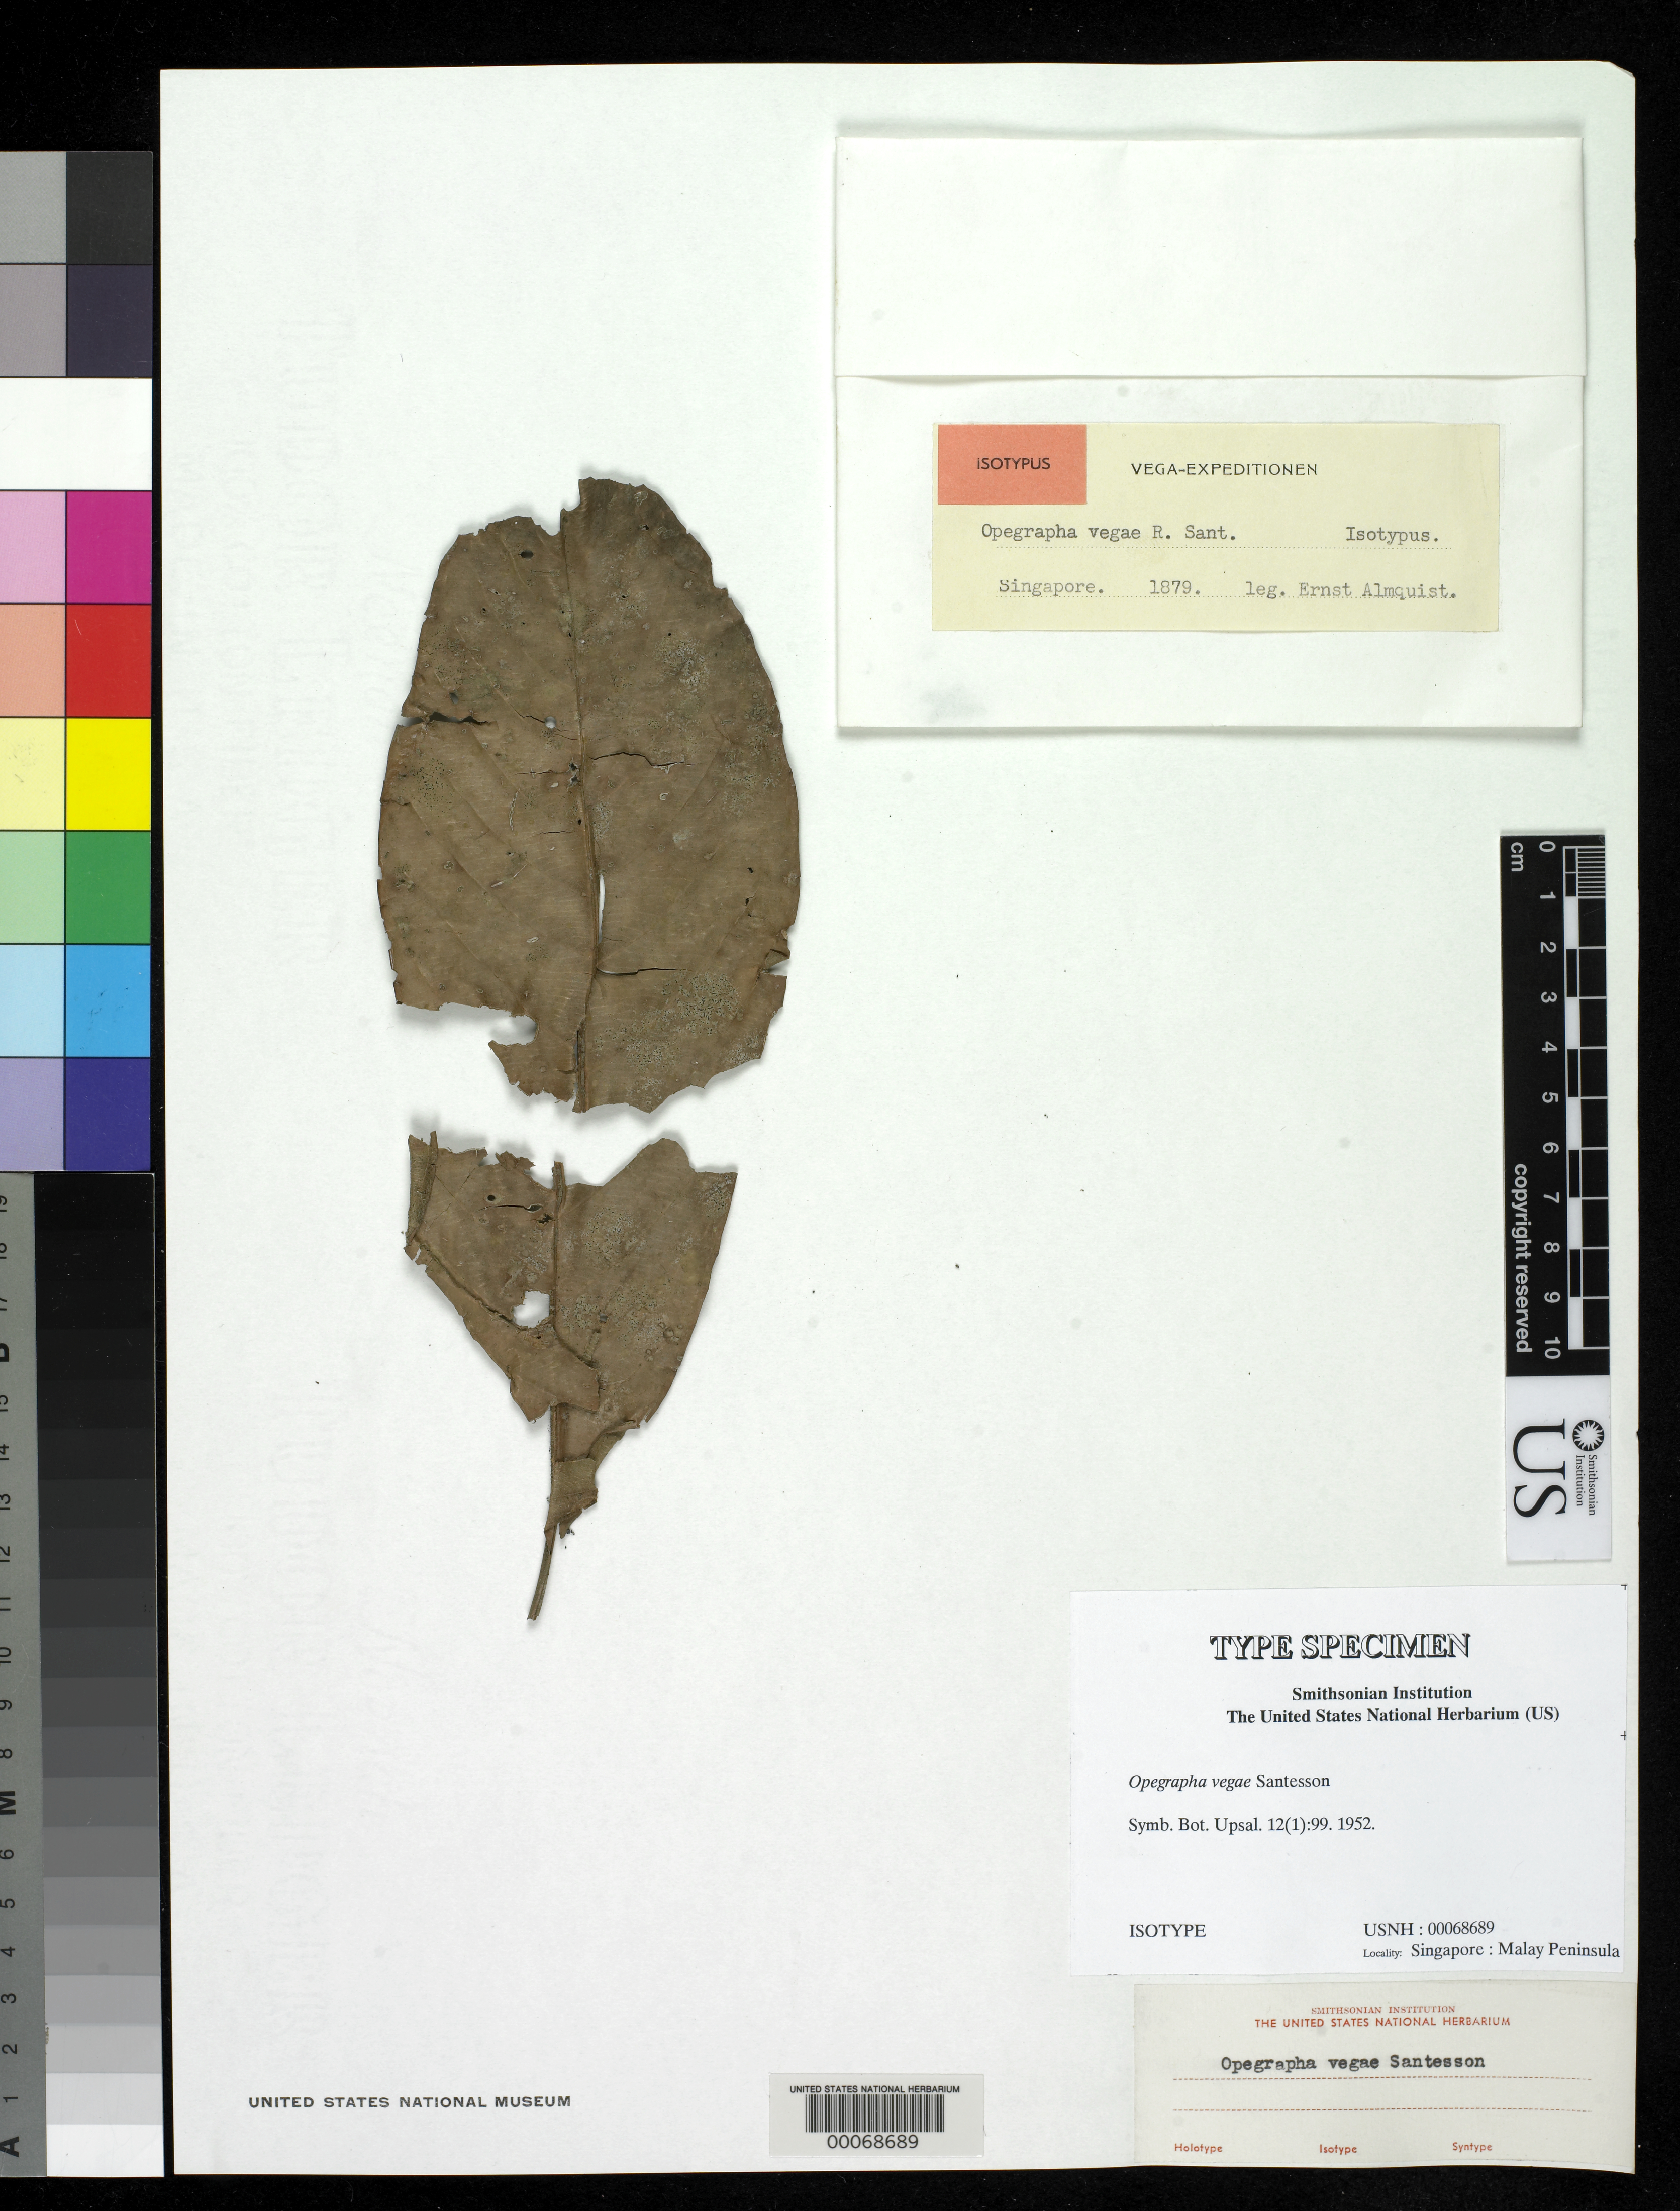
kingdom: Fungi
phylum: Ascomycota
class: Arthoniomycetes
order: Arthoniales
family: Opegraphaceae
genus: Opegrapha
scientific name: Opegrapha vegae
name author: R. Sant.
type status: Isotype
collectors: S. Almquist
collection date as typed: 1879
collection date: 1879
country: Singapore